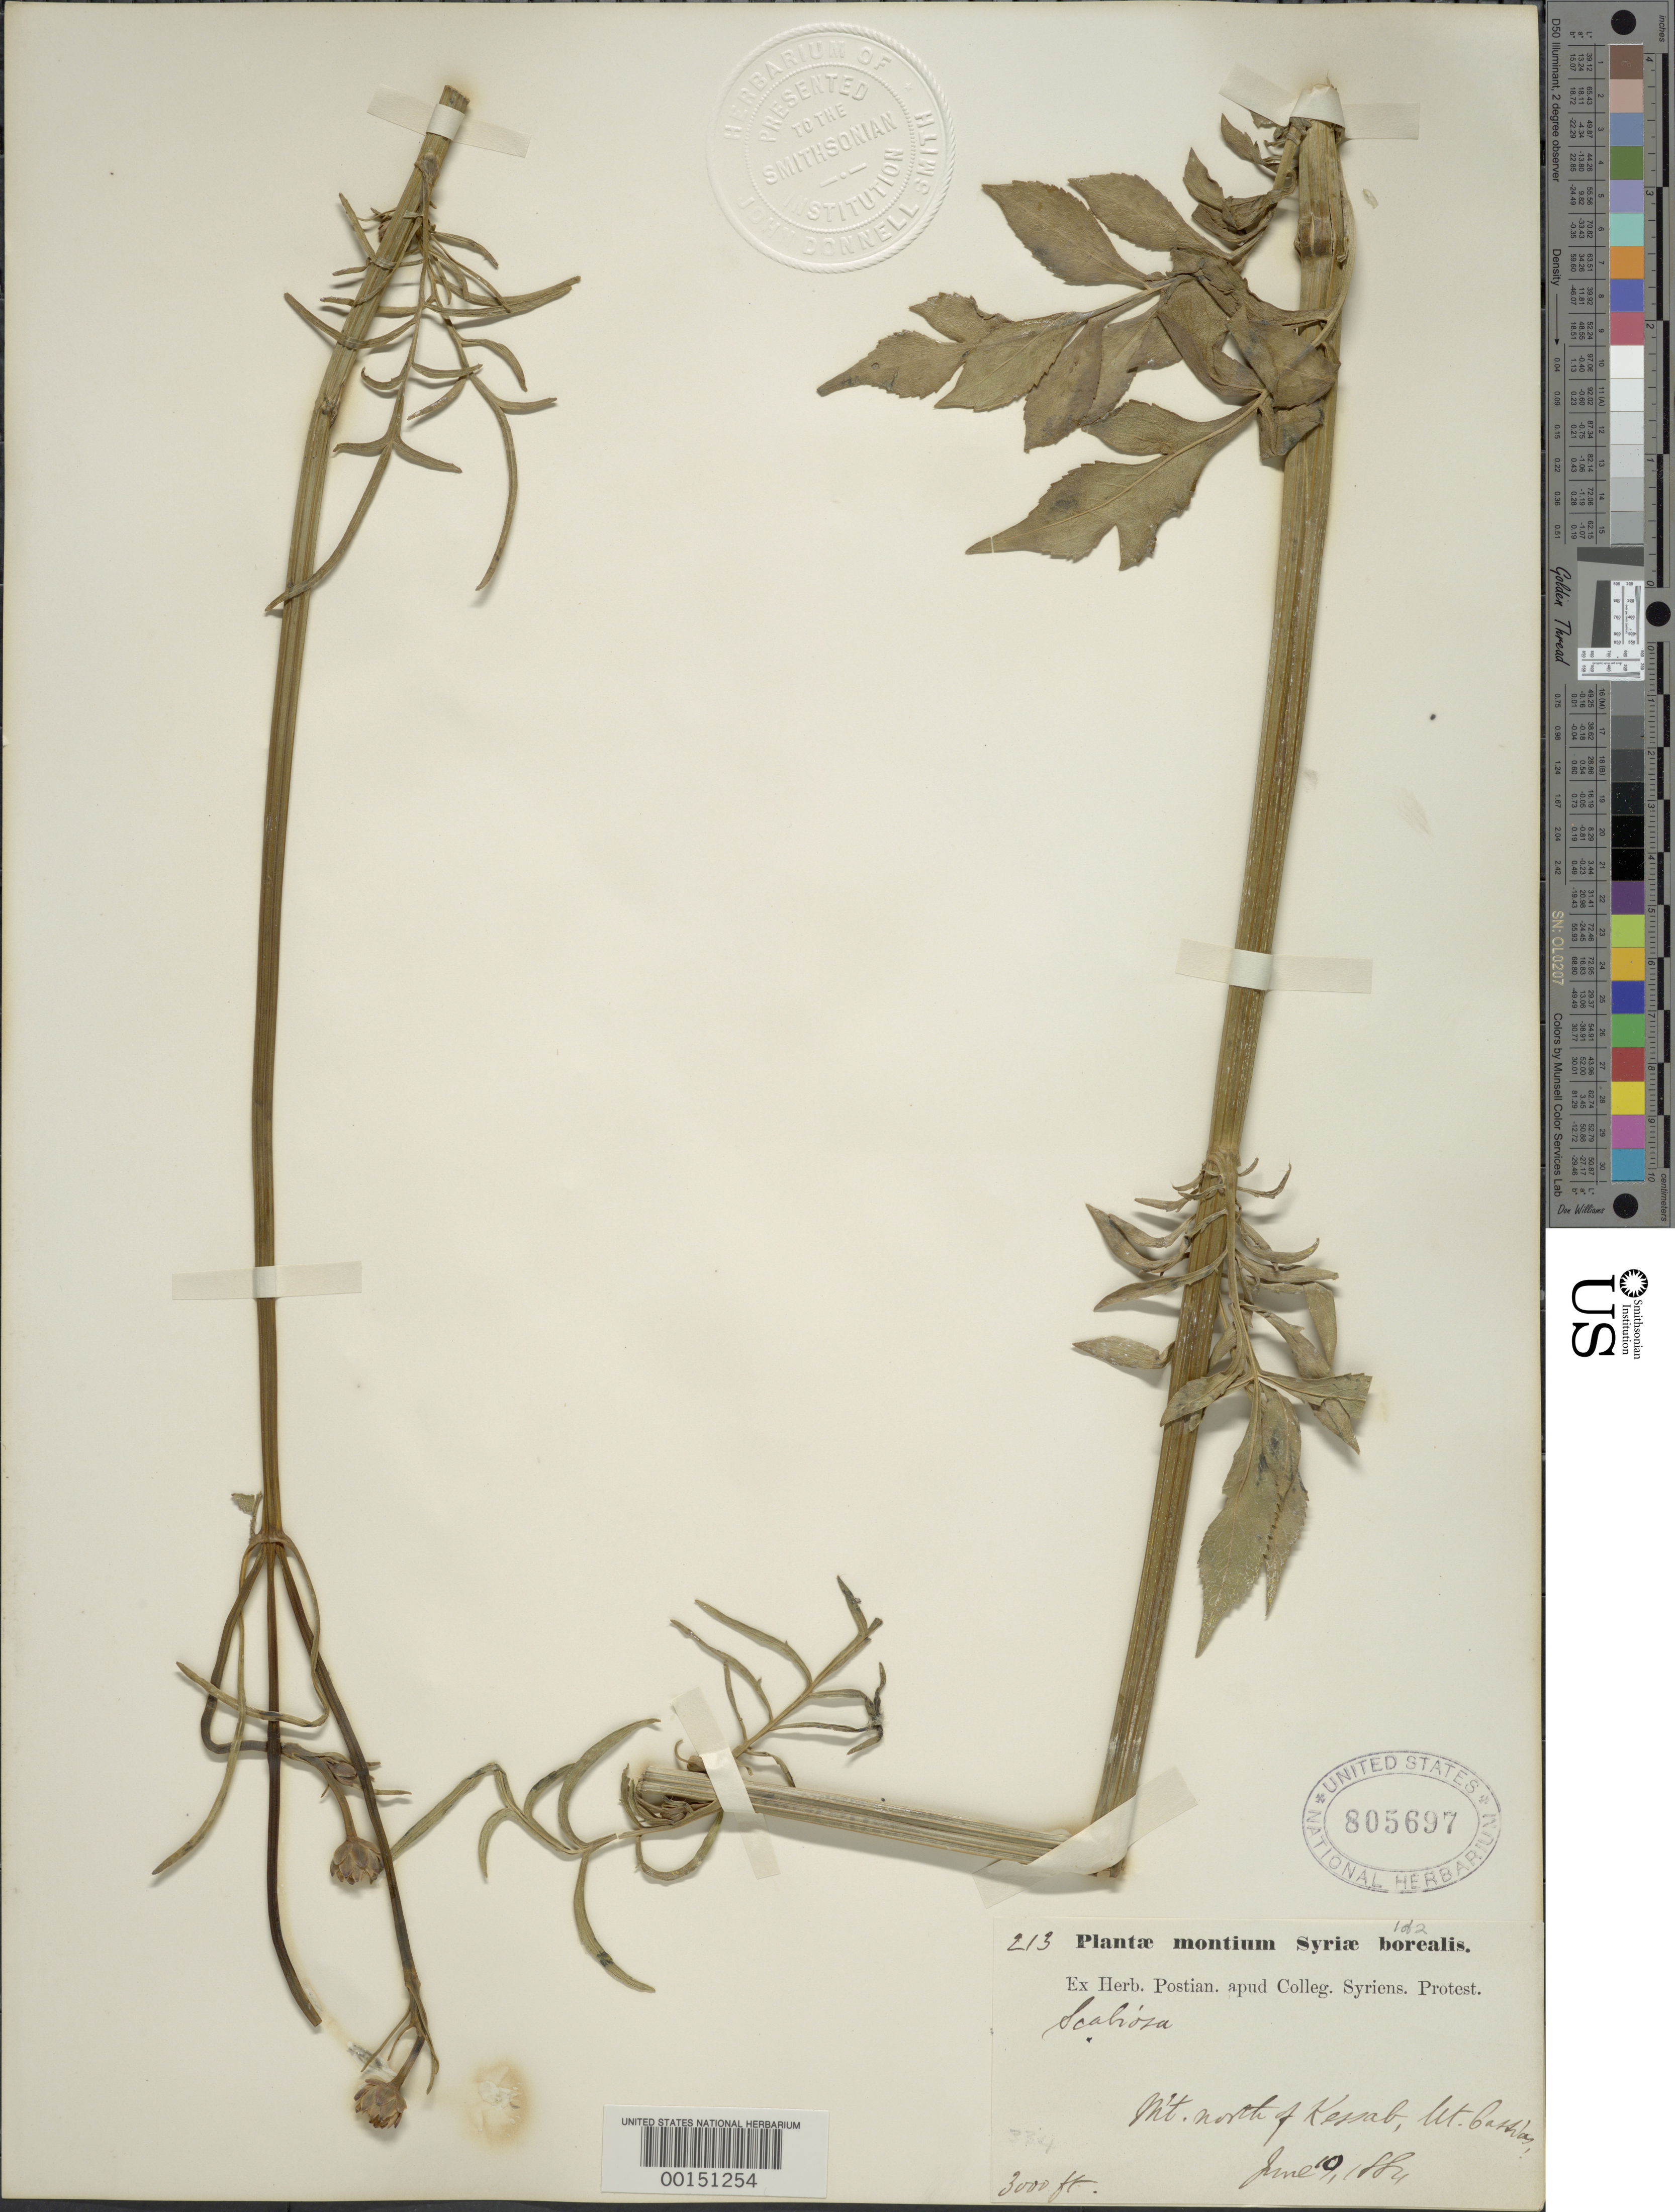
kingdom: Plantae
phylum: Tracheophyta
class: Magnoliopsida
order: Dipsacales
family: Caprifoliaceae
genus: Scabiosa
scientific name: Scabiosa sp.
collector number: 213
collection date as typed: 10 Jun 1884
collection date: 1884-06-10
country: Syria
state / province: Al Ladhiqiyah (?)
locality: Mt. North of Kessab, Mt. Cassins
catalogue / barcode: US 805697